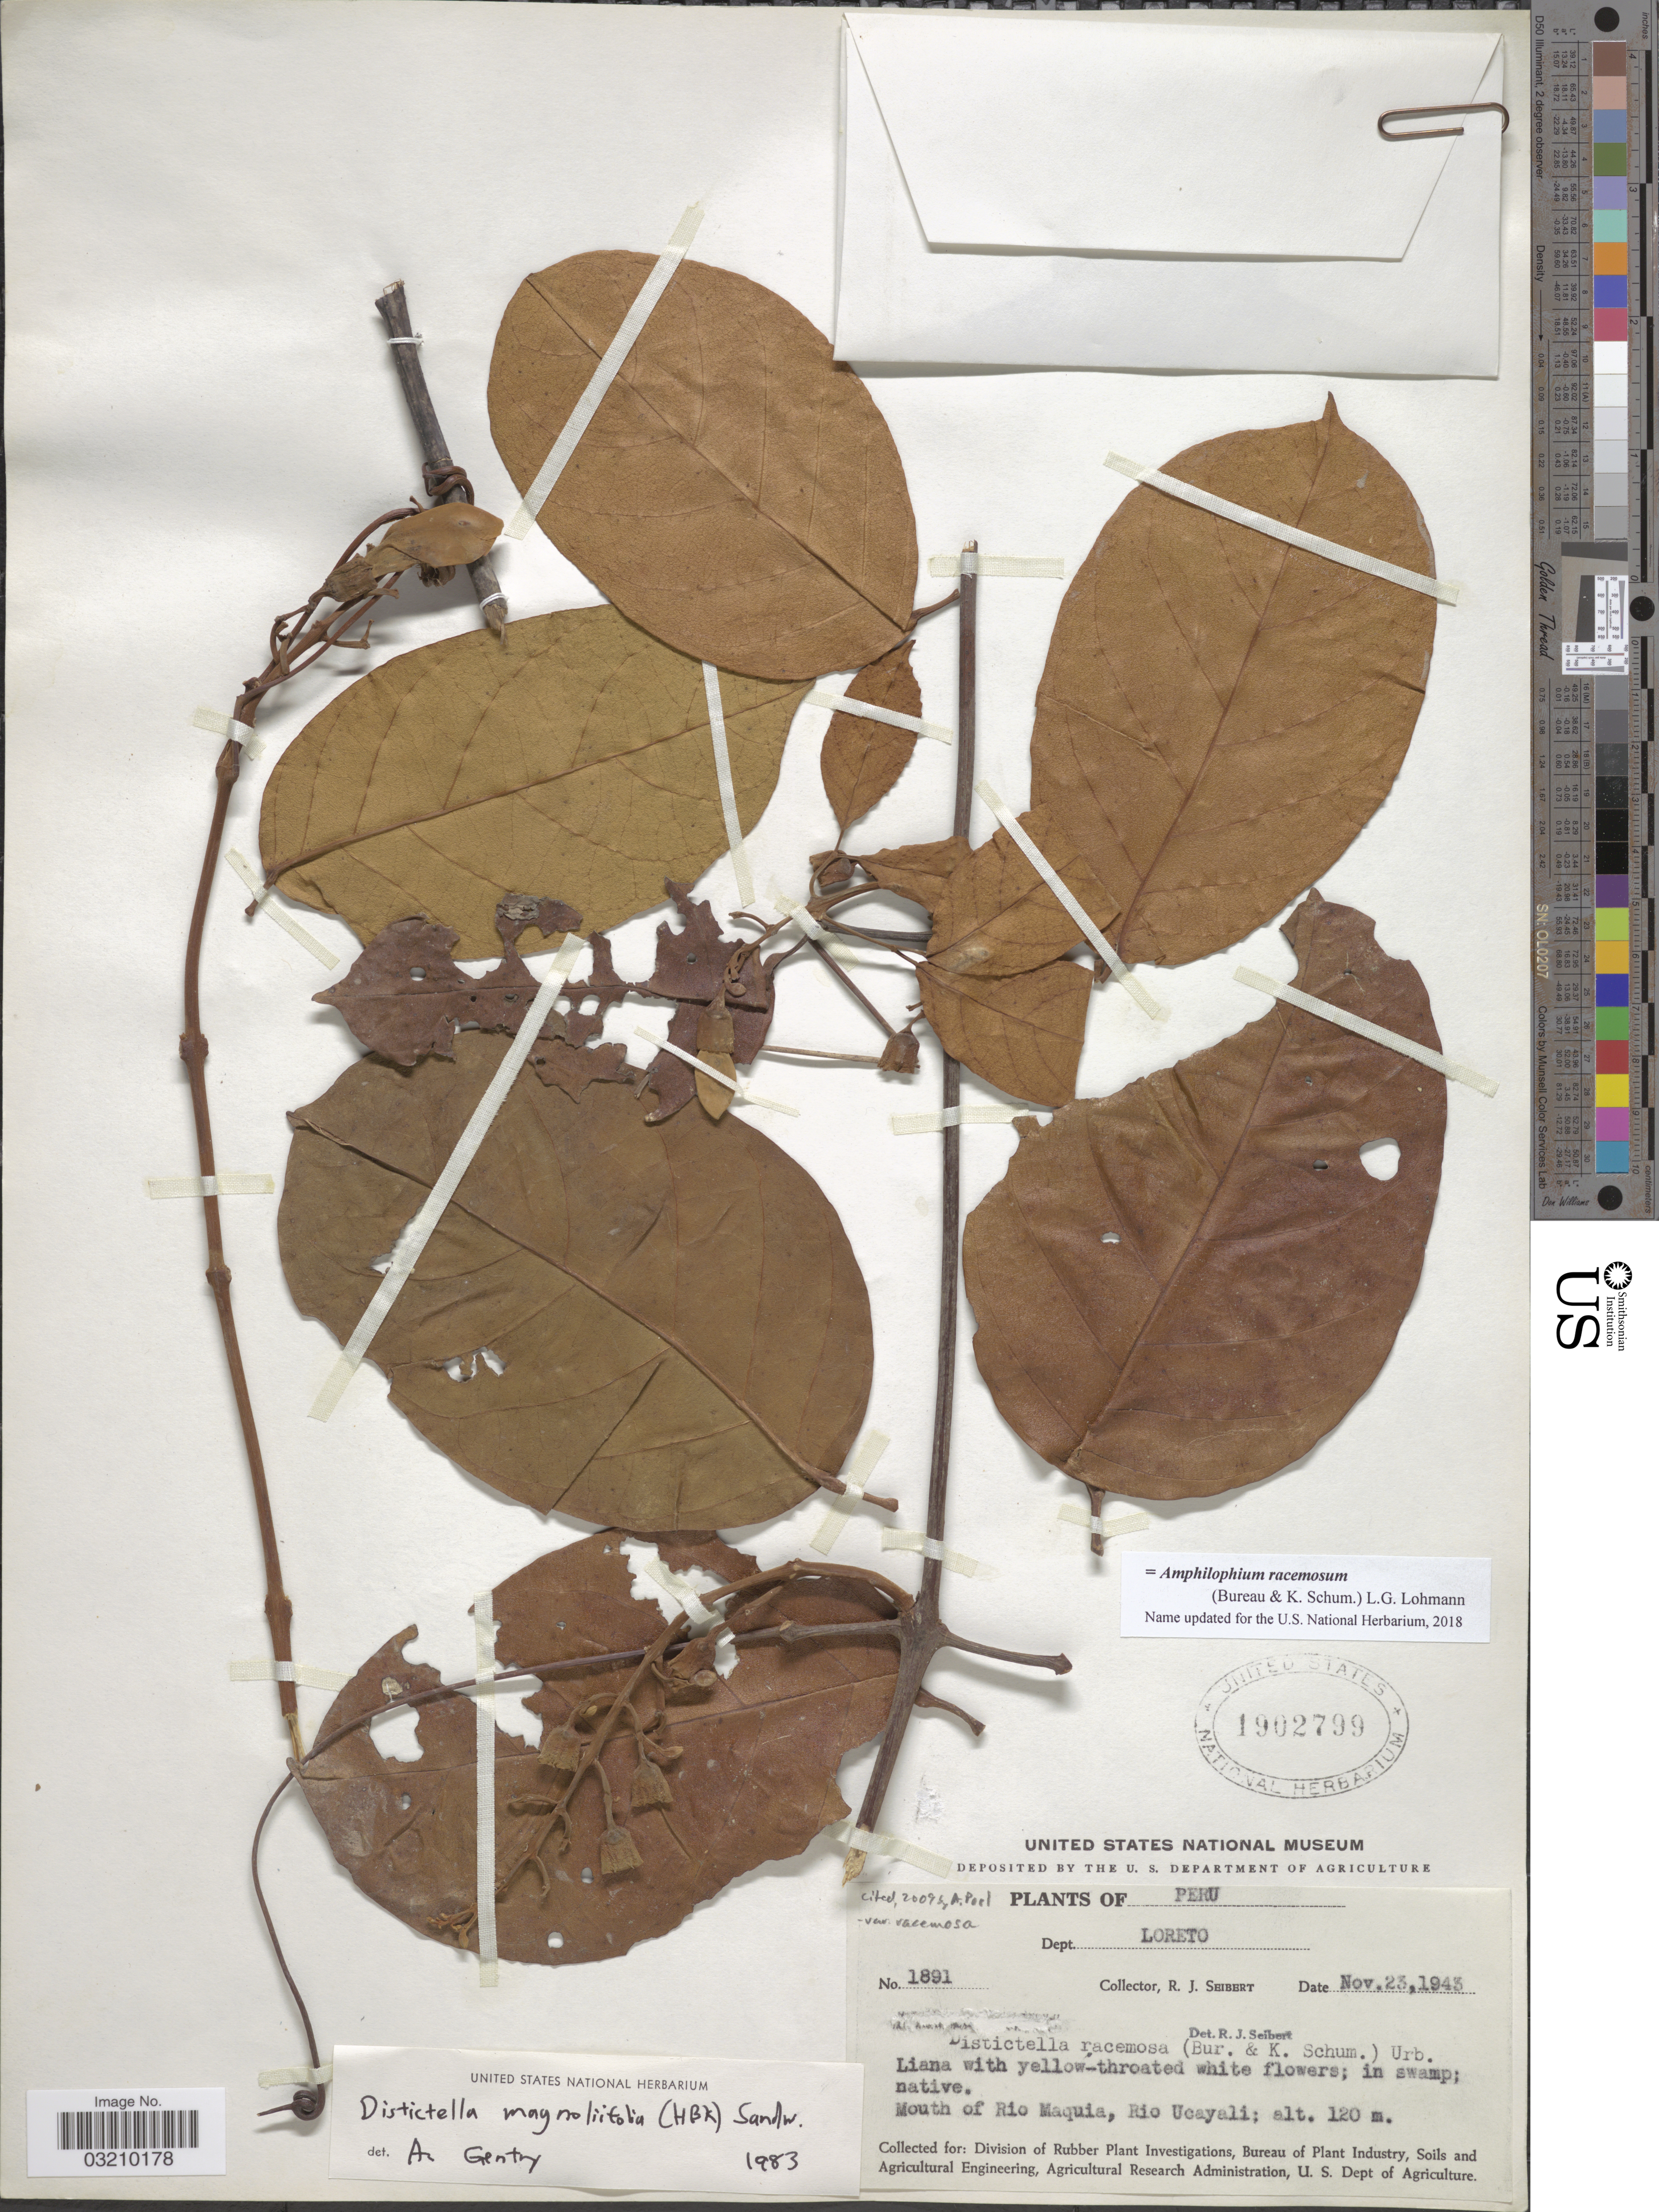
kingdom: Plantae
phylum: Tracheophyta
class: Magnoliopsida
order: Lamiales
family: Bignoniaceae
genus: Amphilophium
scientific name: Amphilophium racemosum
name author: (Bureau & K. Schum.) L.G. Lohmann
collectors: R. J. Seibert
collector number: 1891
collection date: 1943-11-23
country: Peru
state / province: Loreto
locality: Dept. Loreto. Mouth of Rio Maquia, Rio Ucayali.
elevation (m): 120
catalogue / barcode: US 1902799